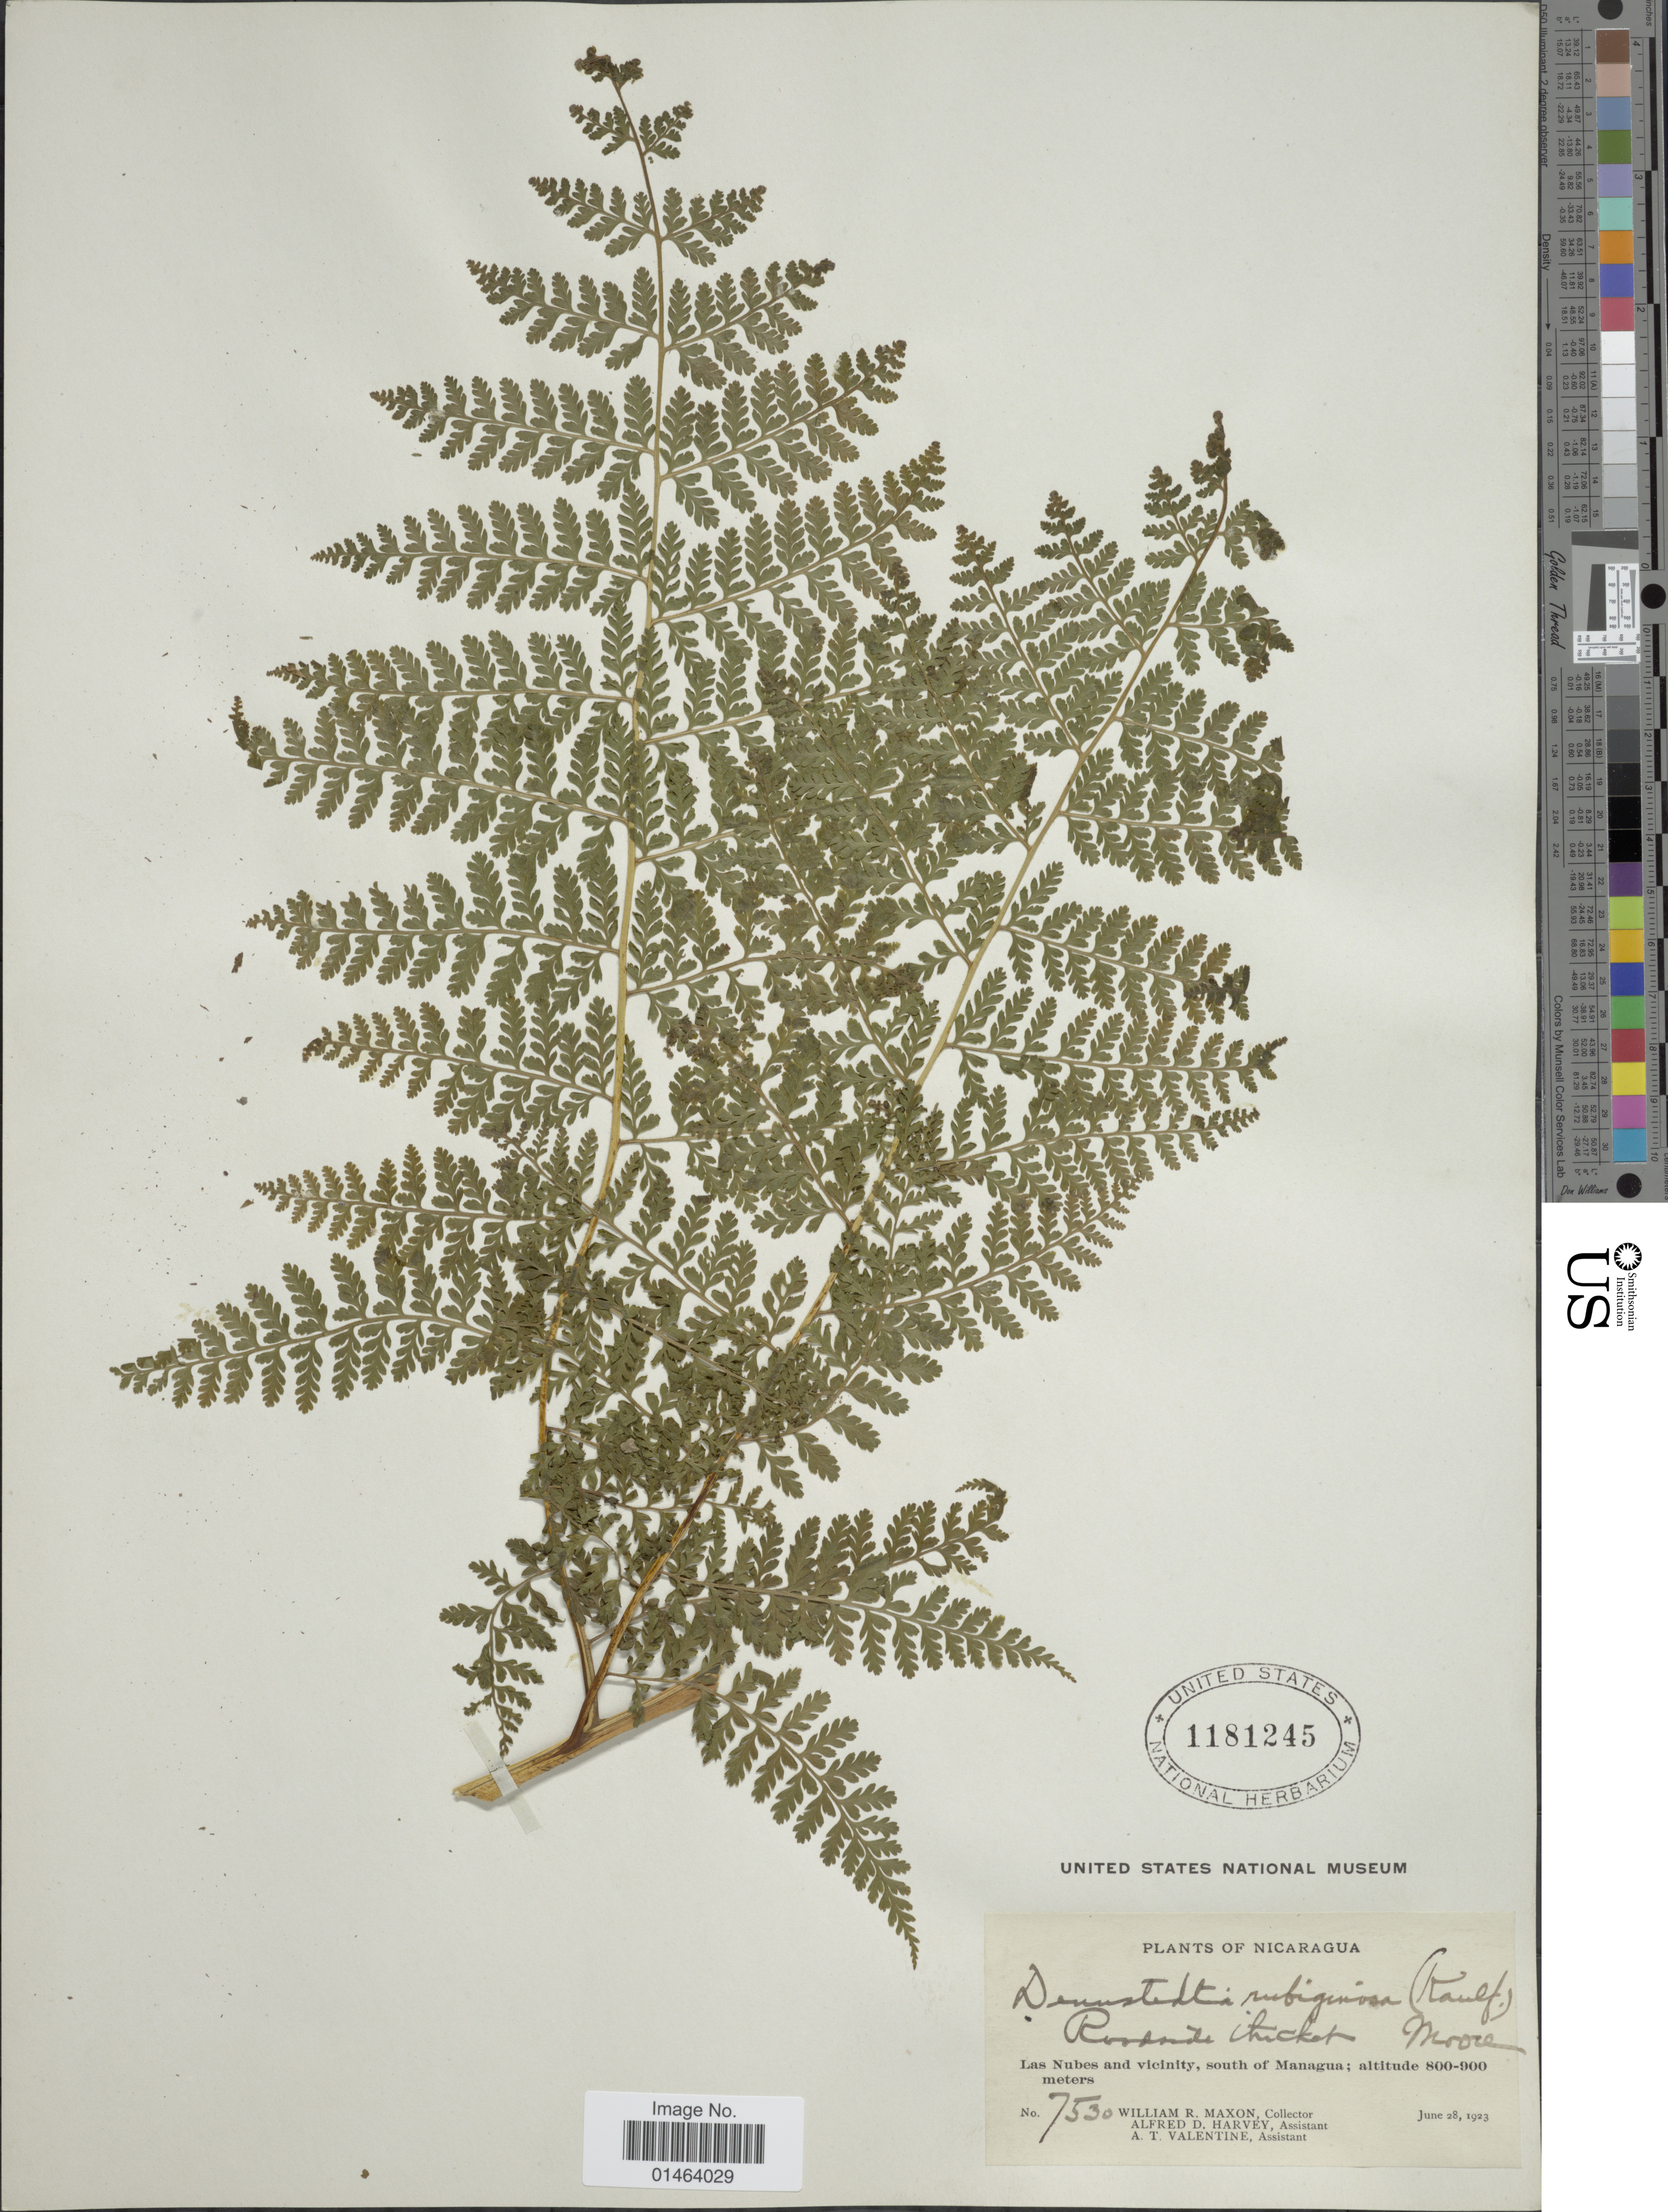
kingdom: Plantae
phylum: Tracheophyta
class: Polypodiopsida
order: Polypodiales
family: Dennstaedtiaceae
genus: Dennstaedtia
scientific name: Dennstaedtia cicutaria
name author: (Sw.) T. Moore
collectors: W. R. Maxon, A. D. Harvey & A. Valentine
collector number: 7530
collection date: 1923-06-28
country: Nicaragua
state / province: Managua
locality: Nicaragua, Las Nubess and vicinity, south of Managua.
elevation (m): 800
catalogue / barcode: US 1181245